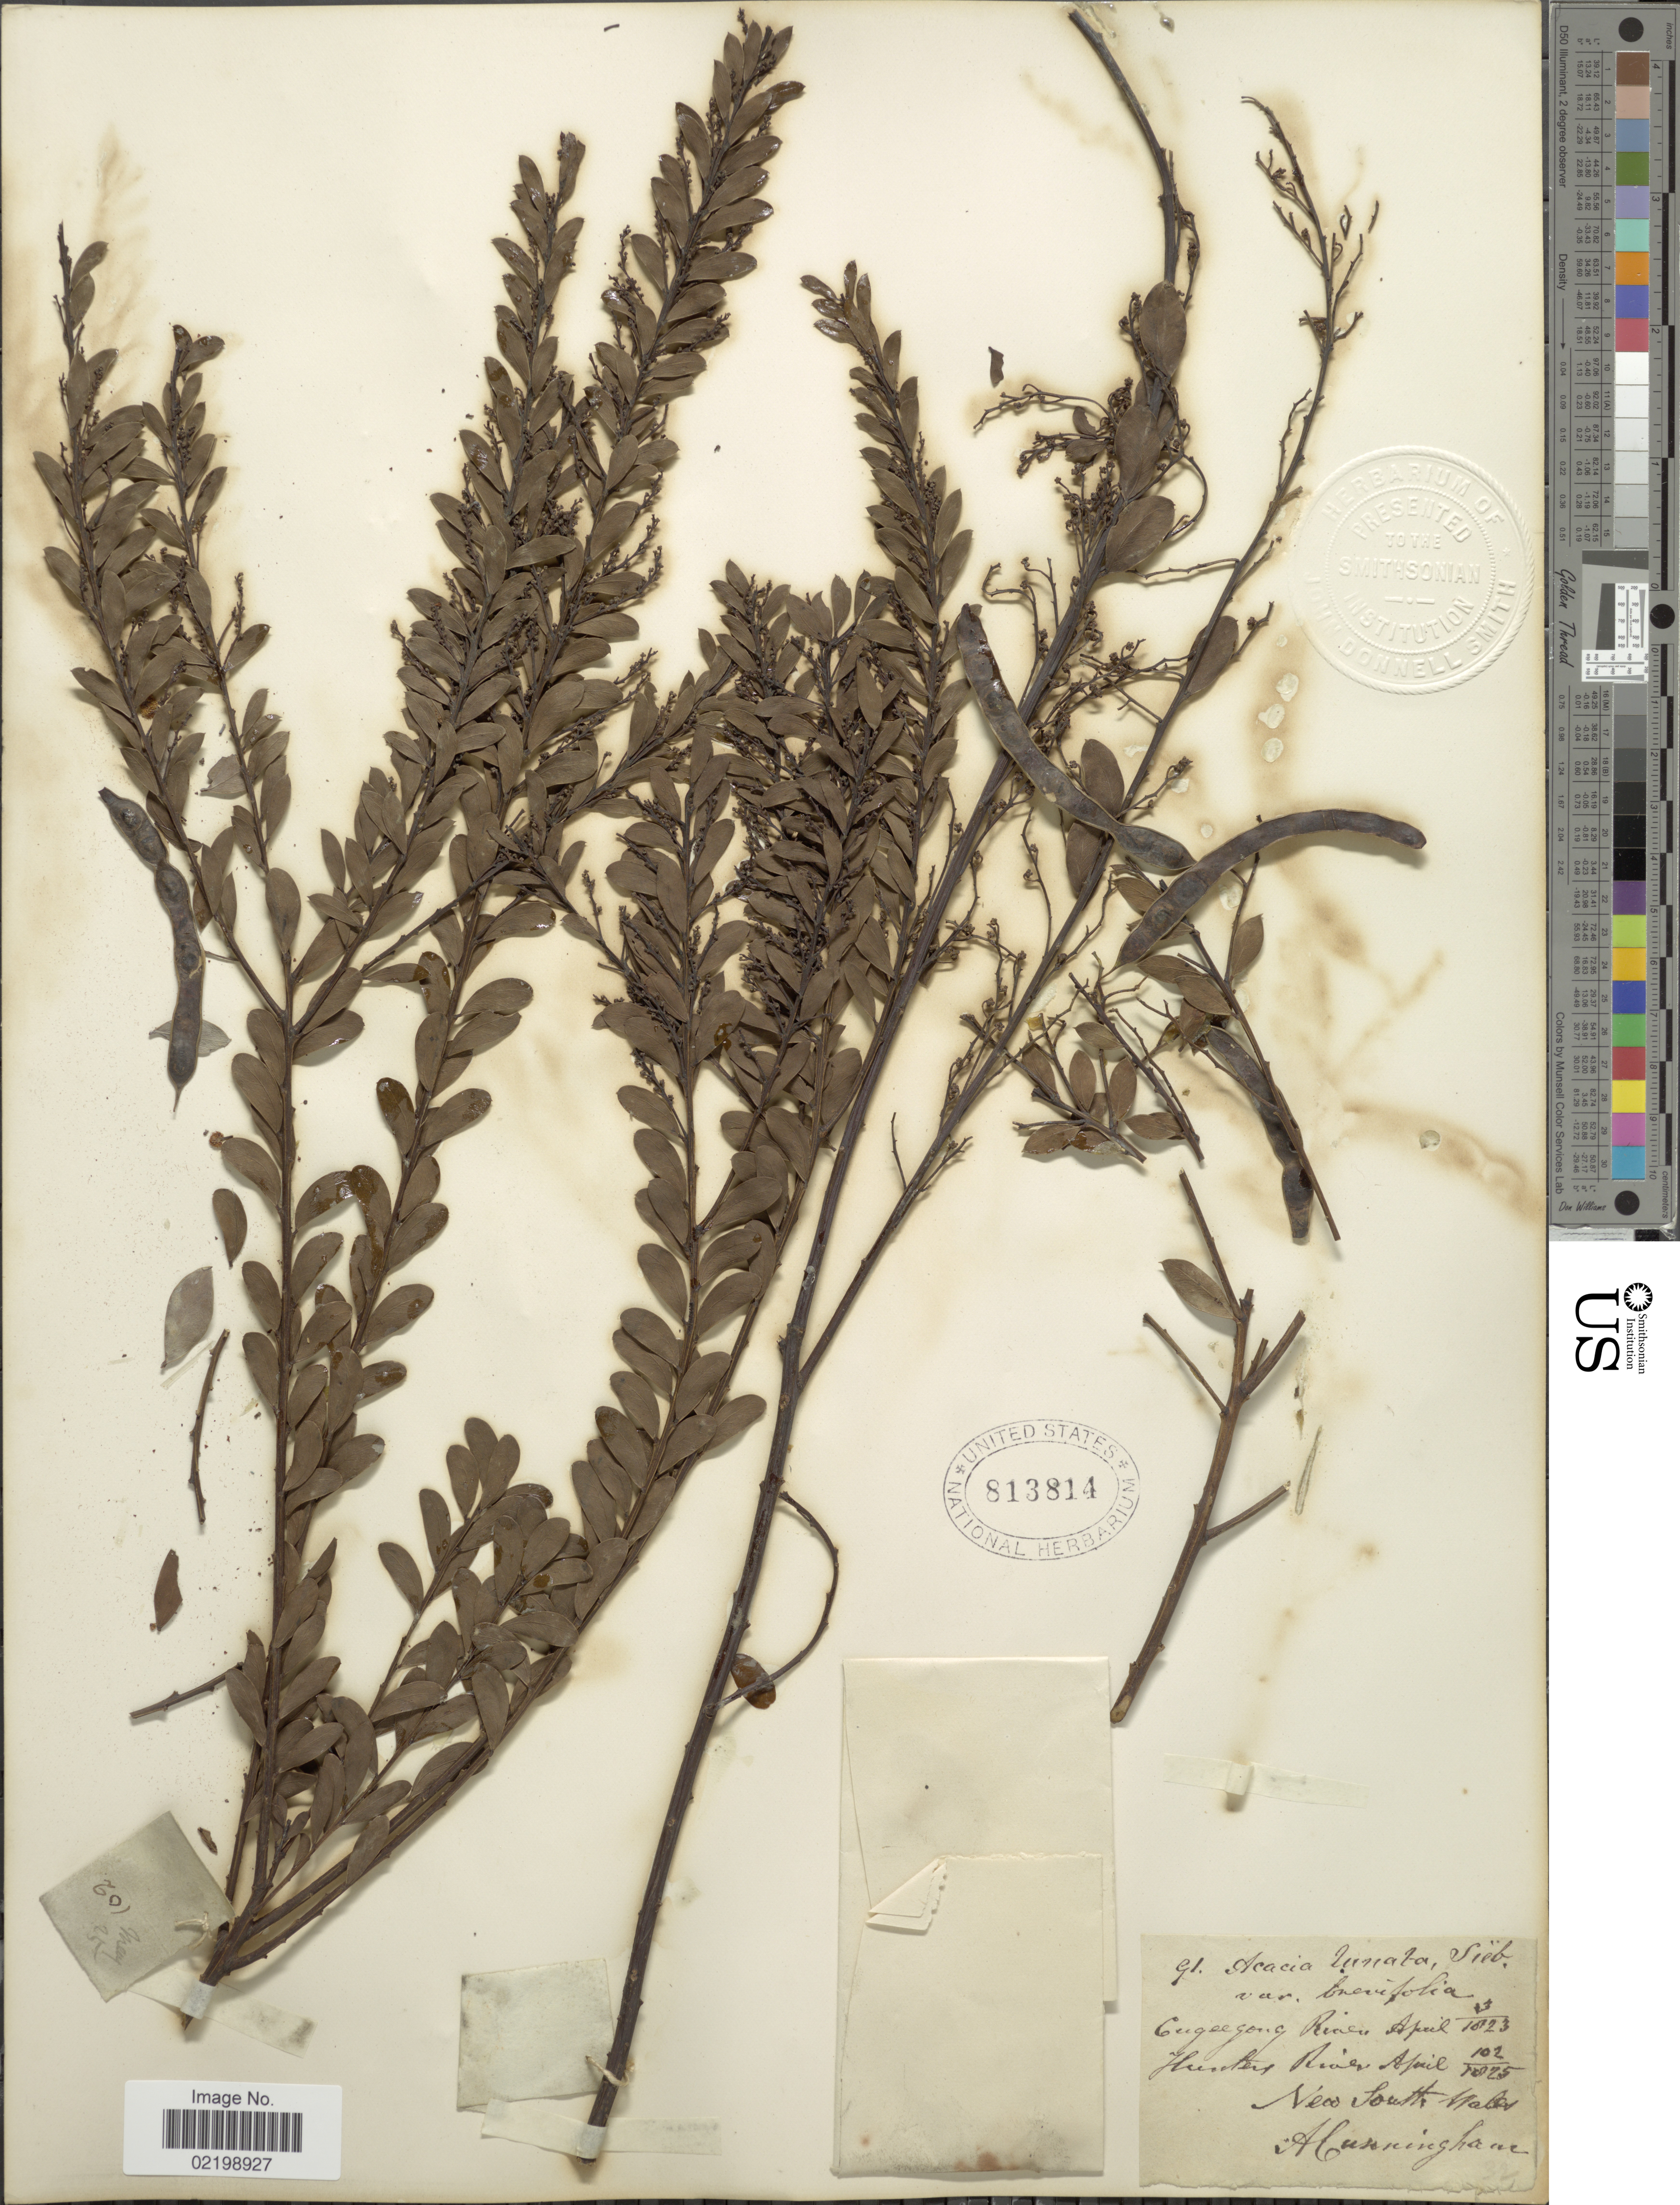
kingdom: Plantae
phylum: Tracheophyta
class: Magnoliopsida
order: Fabales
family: Fabaceae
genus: Acacia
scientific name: Acacia lunata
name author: G. Lodd.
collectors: A. Cunningham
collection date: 1823-04-03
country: Australia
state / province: New South Wales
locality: Cugeegong [Cudgegong] River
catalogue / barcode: US 81381